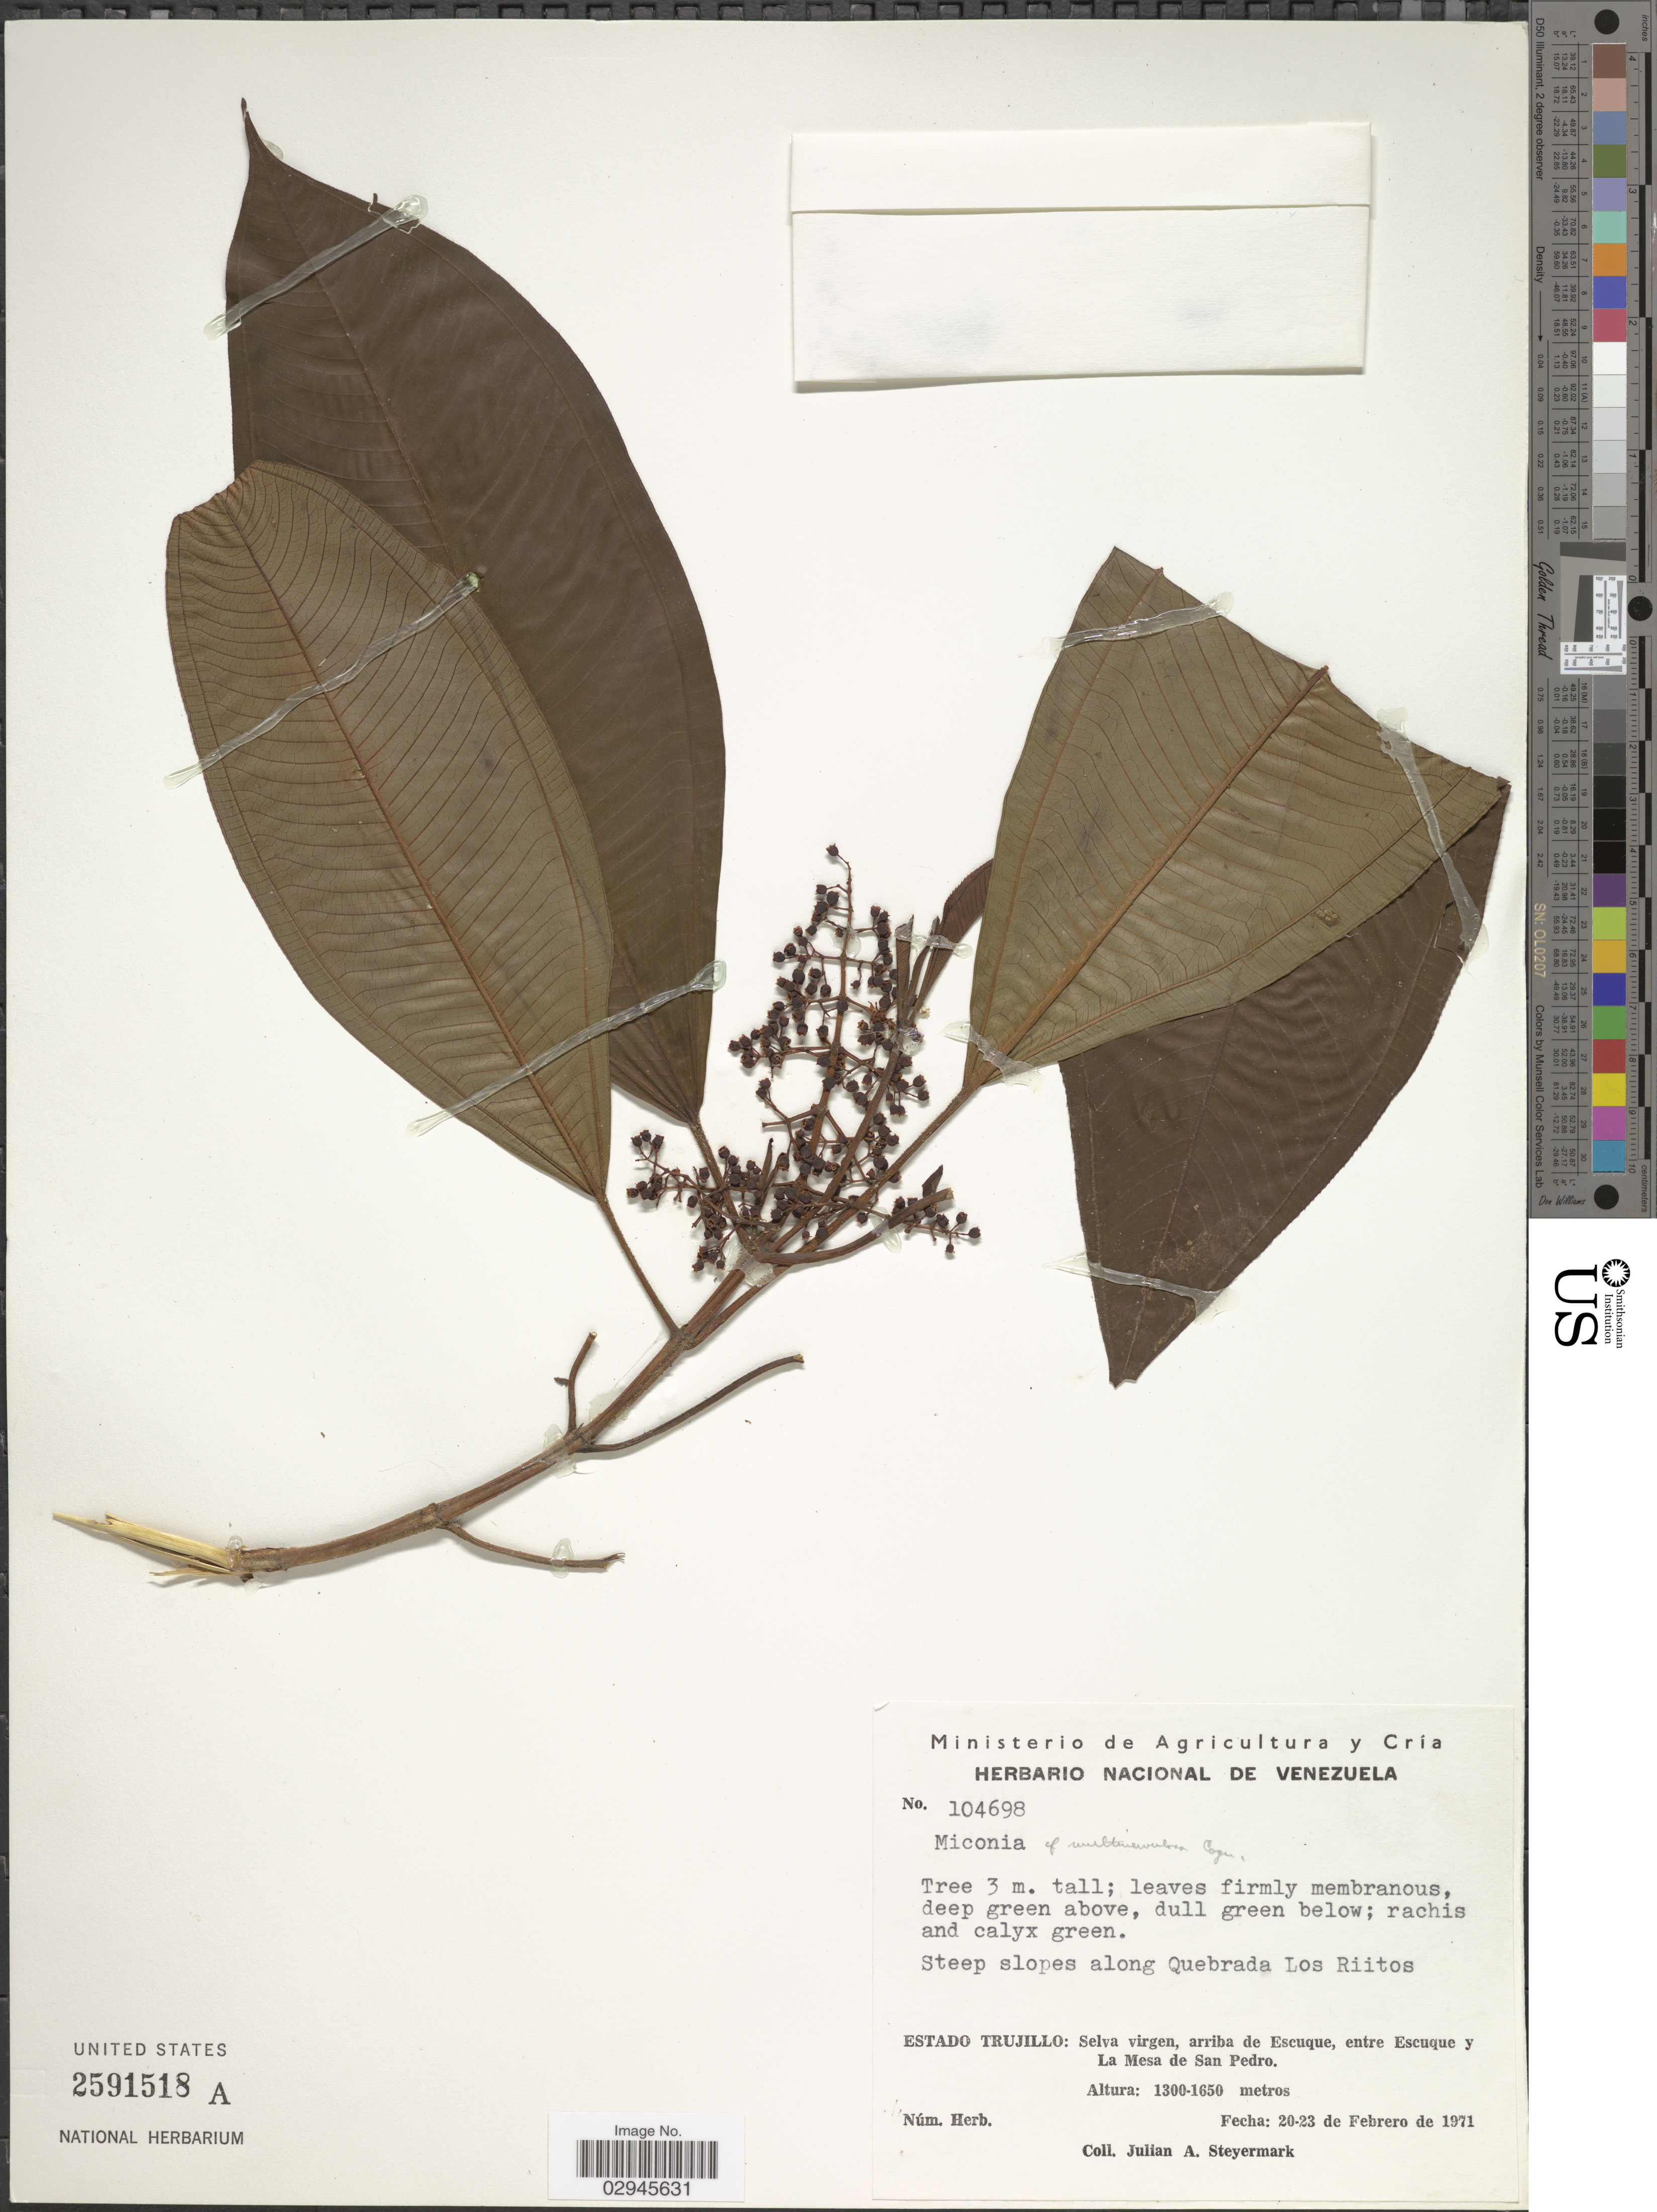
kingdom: Plantae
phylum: Tracheophyta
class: Magnoliopsida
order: Myrtales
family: Melastomataceae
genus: Miconia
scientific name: Miconia sp.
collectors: J. Steyermark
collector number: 104698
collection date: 1971-02-20/1971-02-23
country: Venezuela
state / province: Trujillo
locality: Steep slopes along Quebrada Los Riitos. Selva virgen, arriba de Escuque, entre Escuque y La Mesa de San Pedro.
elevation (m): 1300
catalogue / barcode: US 2591518A